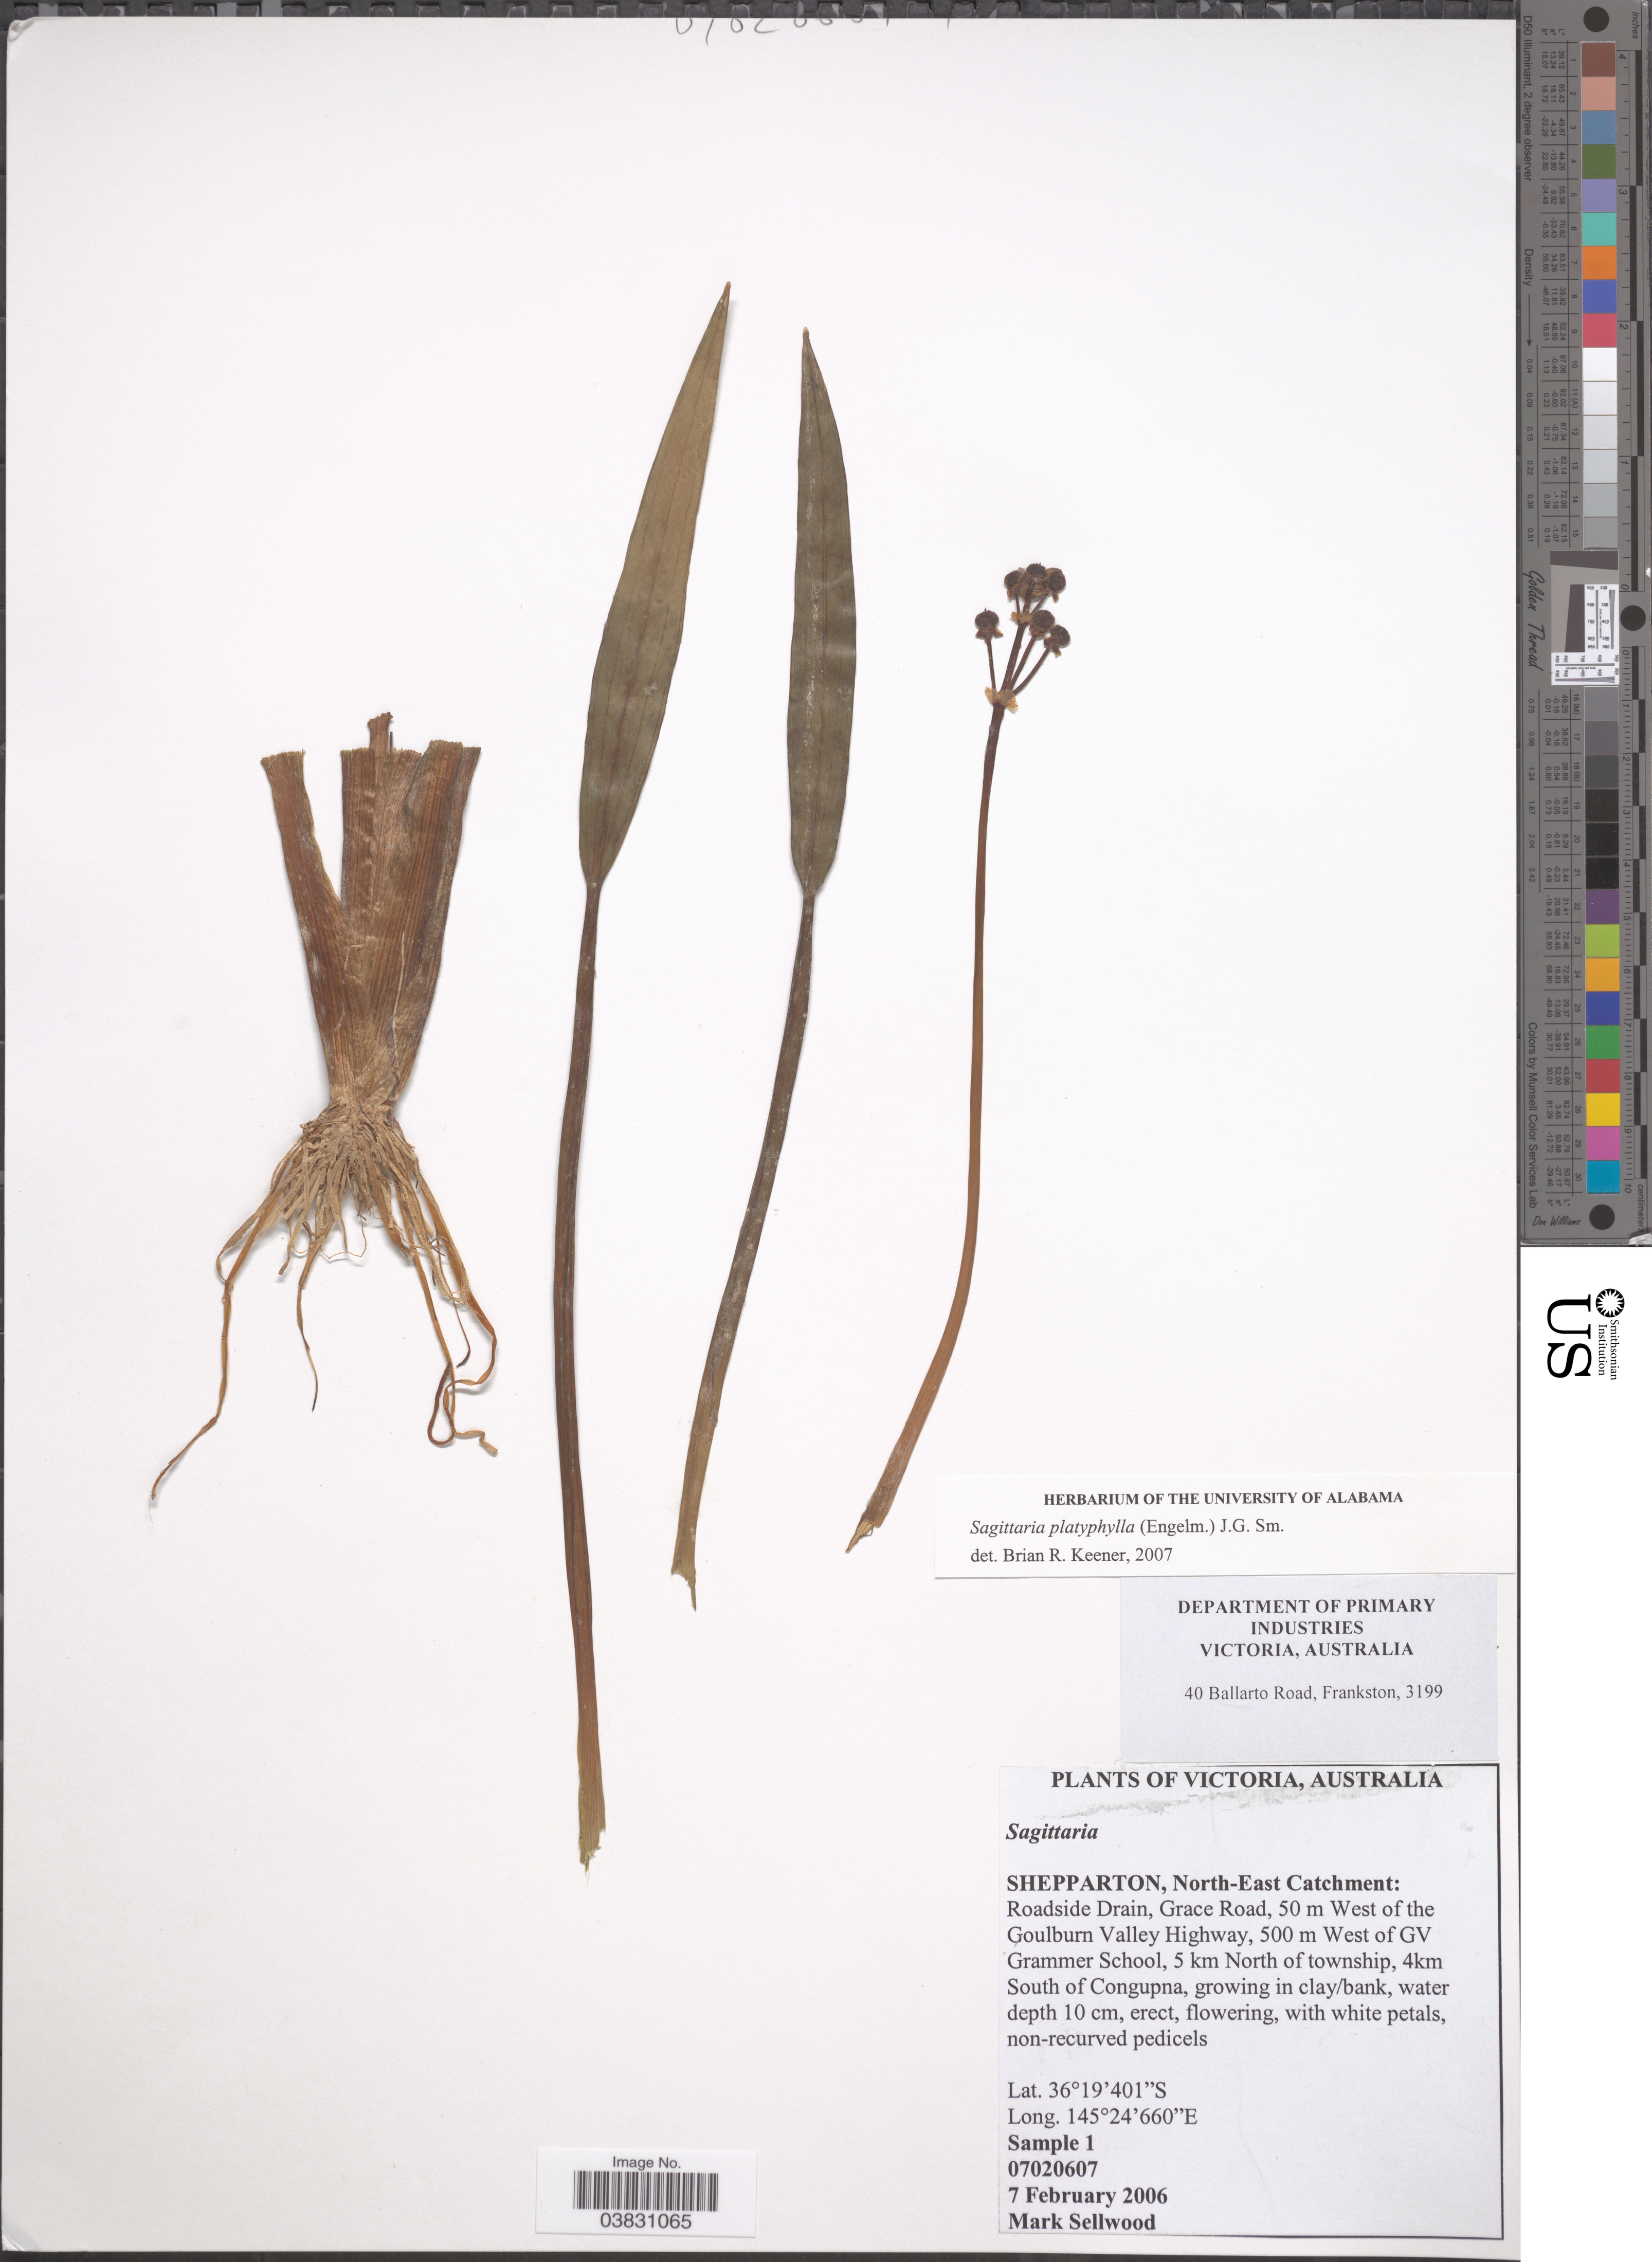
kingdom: Plantae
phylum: Tracheophyta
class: Liliopsida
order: Alismatales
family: Alismataceae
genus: Sagittaria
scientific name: Sagittaria platyphylla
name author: (Englem.) J.G. Sm.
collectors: M. Sellwood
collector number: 07020607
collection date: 2006-02-07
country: Australia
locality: Victoria. Shepparton, North-East Catchment: Roadside Drain, Grace Road, 50 m West of the Goulburn Valley Highway, 500 m West of GV Grammer School, 5 km North of township, 4km South of Congupna.